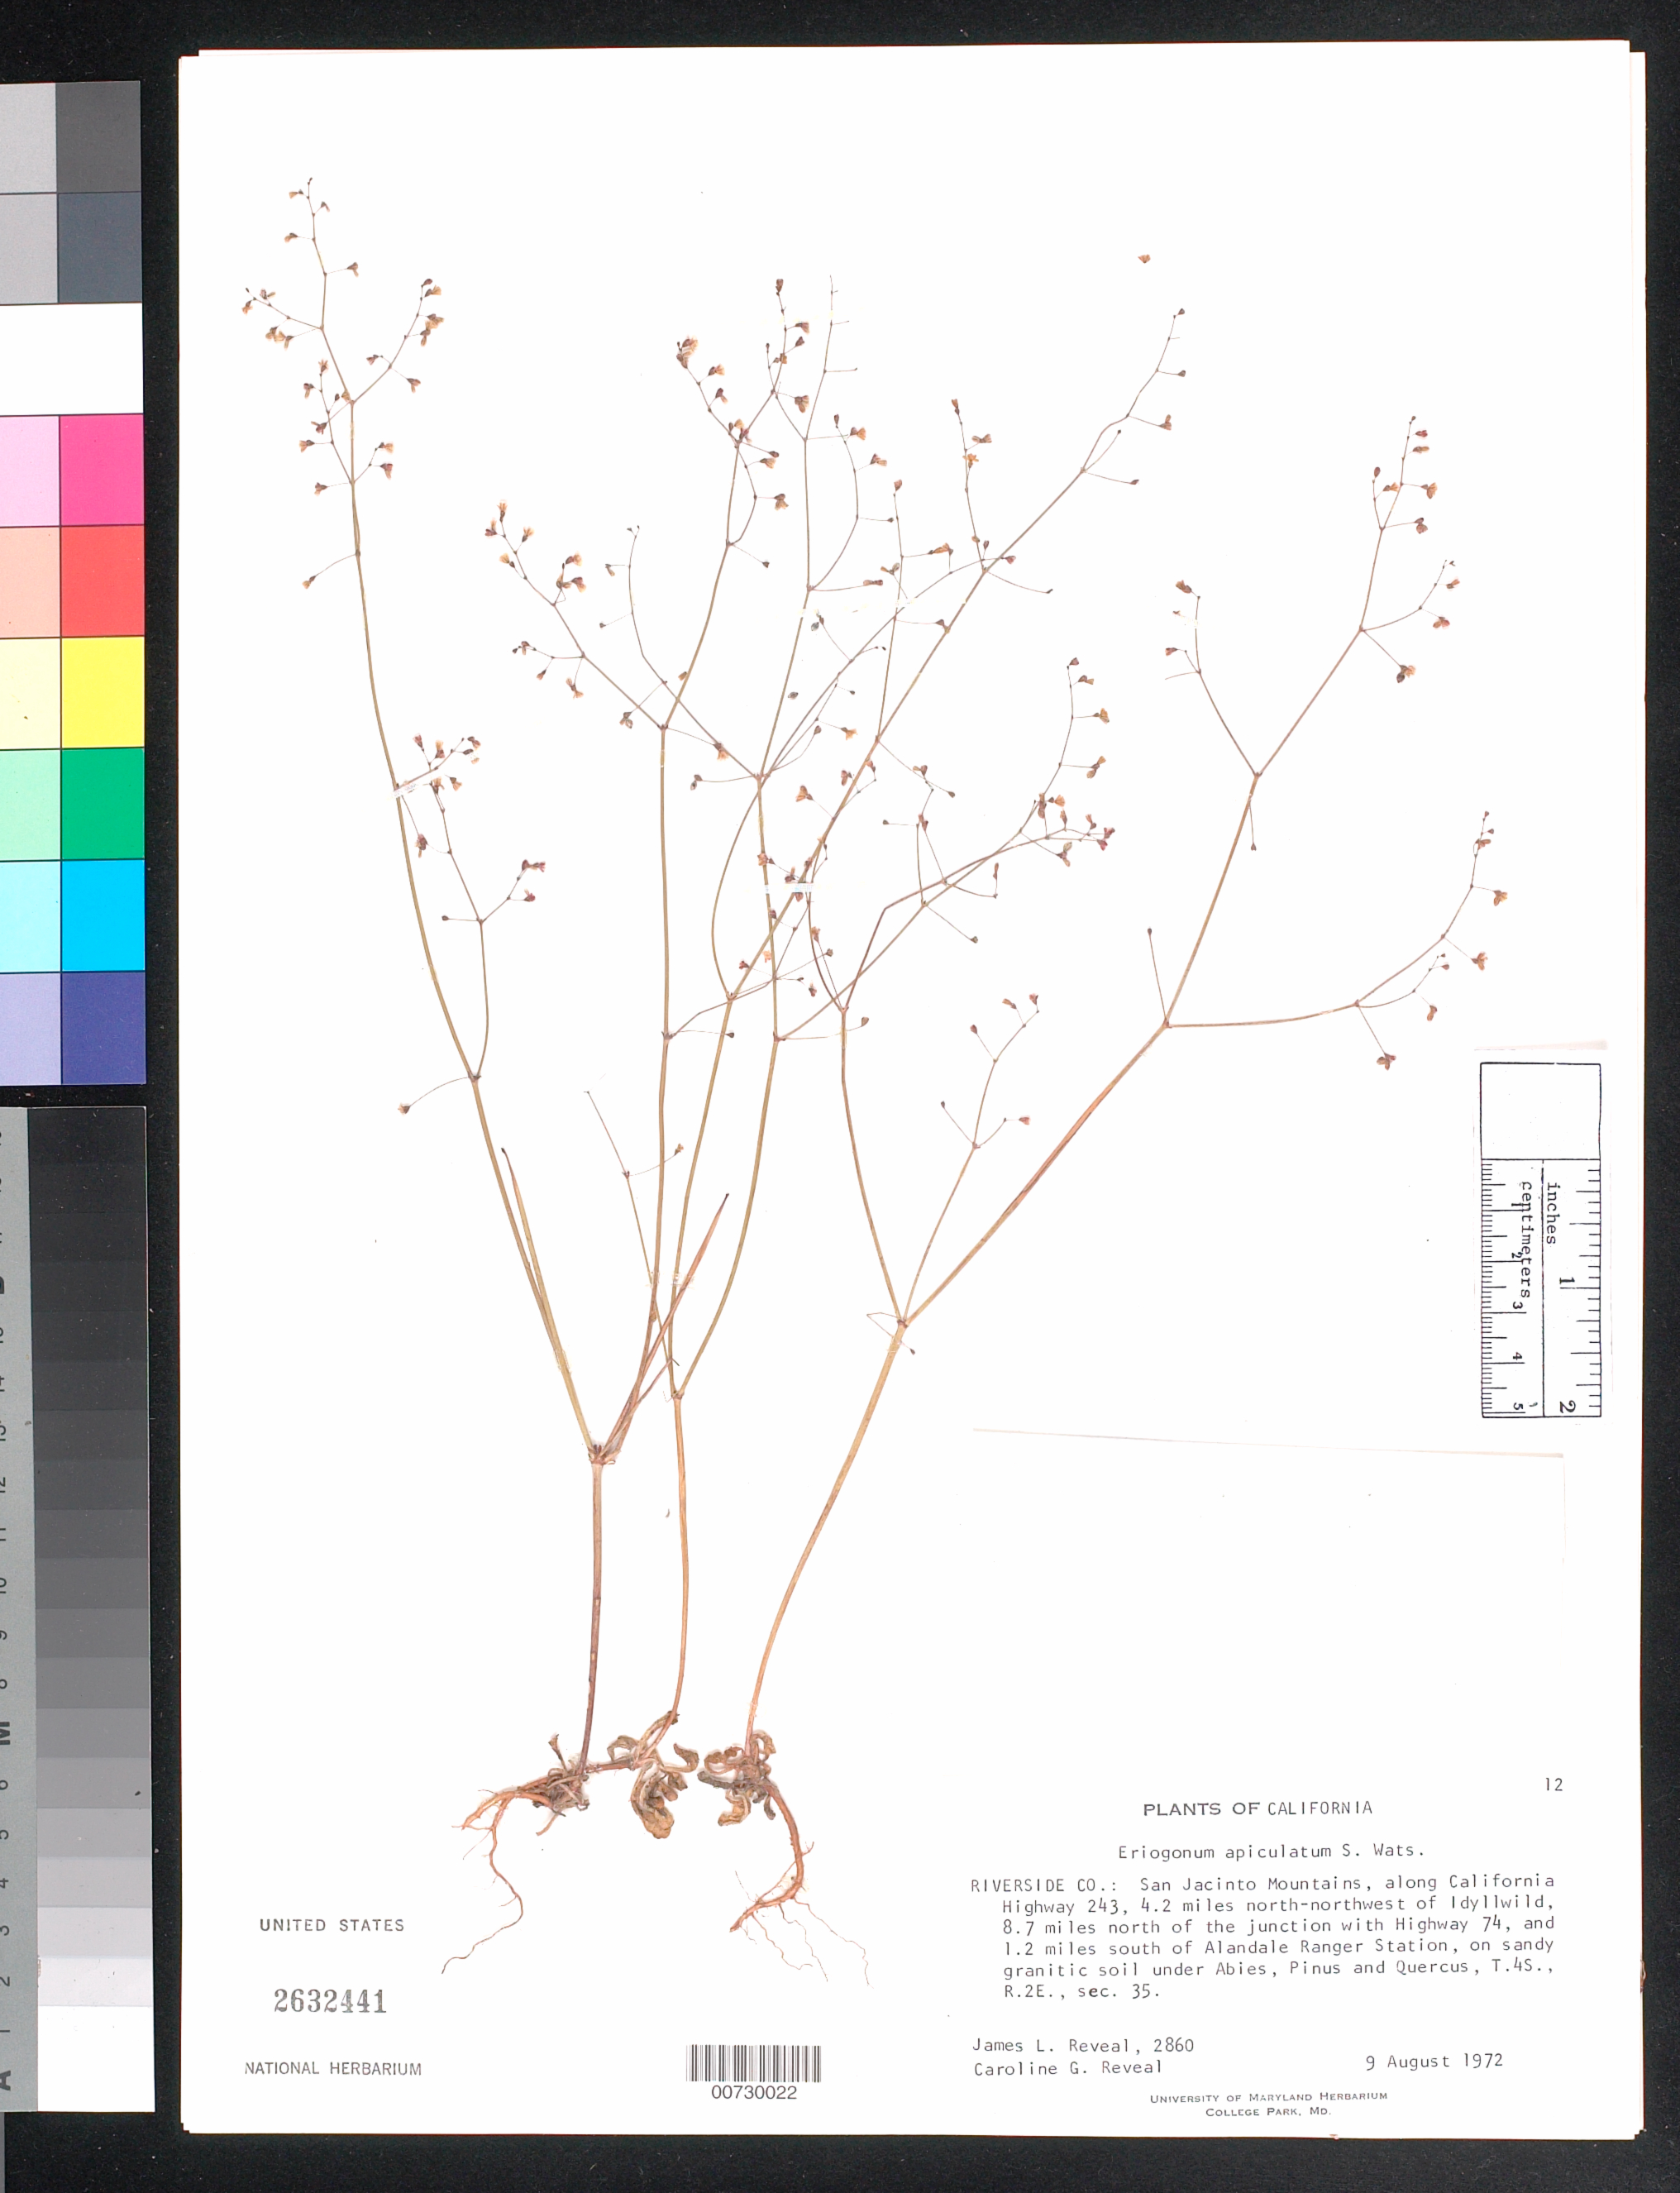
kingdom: Plantae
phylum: Tracheophyta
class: Magnoliopsida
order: Caryophyllales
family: Polygonaceae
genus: Eriogonum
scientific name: Eriogonum apiculatum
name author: S. Watson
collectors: J. L. Reveal & C. G. Reveal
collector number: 2860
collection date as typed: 9 Aug 1972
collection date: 1972-08-09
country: United States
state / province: California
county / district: Riverside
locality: San Jacinto Mountains, along California Highway 243, 4.2 miles north-northwest of Idyllwild, 8.7 miles north of the junction with Highway 74, and 1.2 miles south of Alandale Ranger Station.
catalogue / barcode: US 2632441